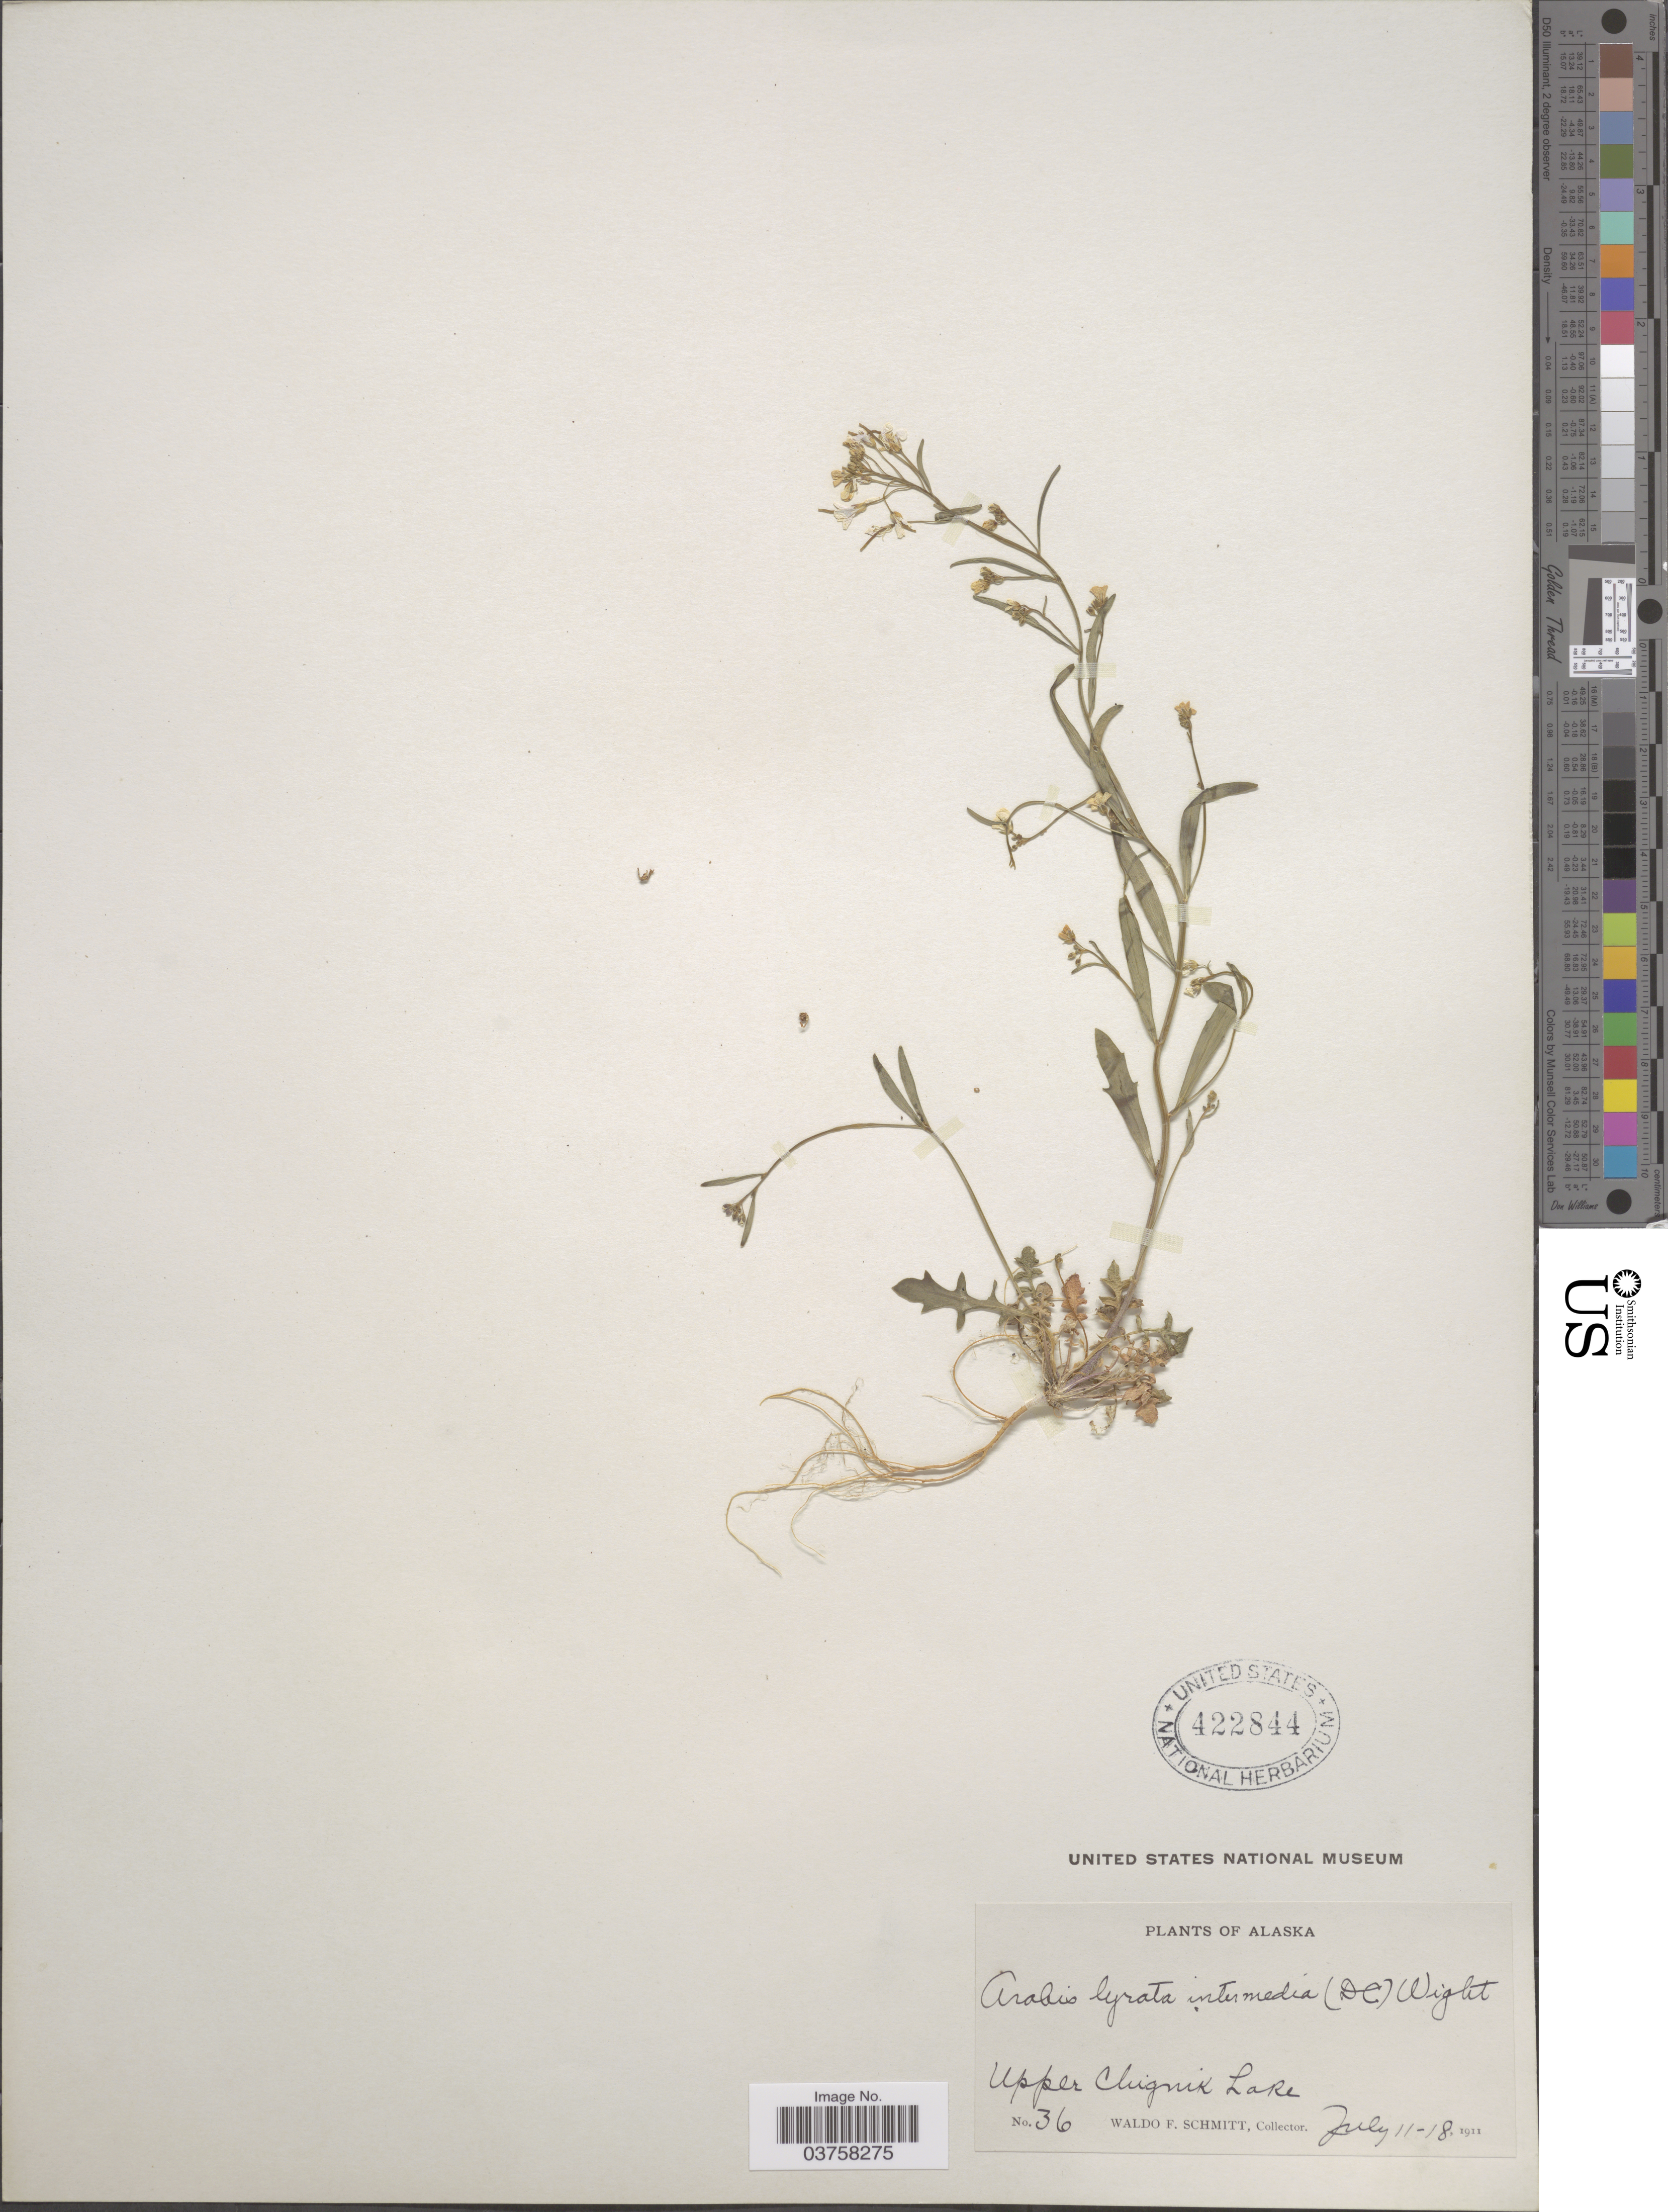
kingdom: Plantae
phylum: Tracheophyta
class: Magnoliopsida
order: Brassicales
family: Brassicaceae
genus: Arabidopsis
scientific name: Arabidopsis lyrata subsp. kamchatica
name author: (Fisch. ex DC.) O'Kane & Al-Shehbaz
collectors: W. F. Schmitt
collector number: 36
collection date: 1911-07-11/1911-07-18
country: United States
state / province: Alaska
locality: Upper Chignik Lake.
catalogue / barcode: US 422844